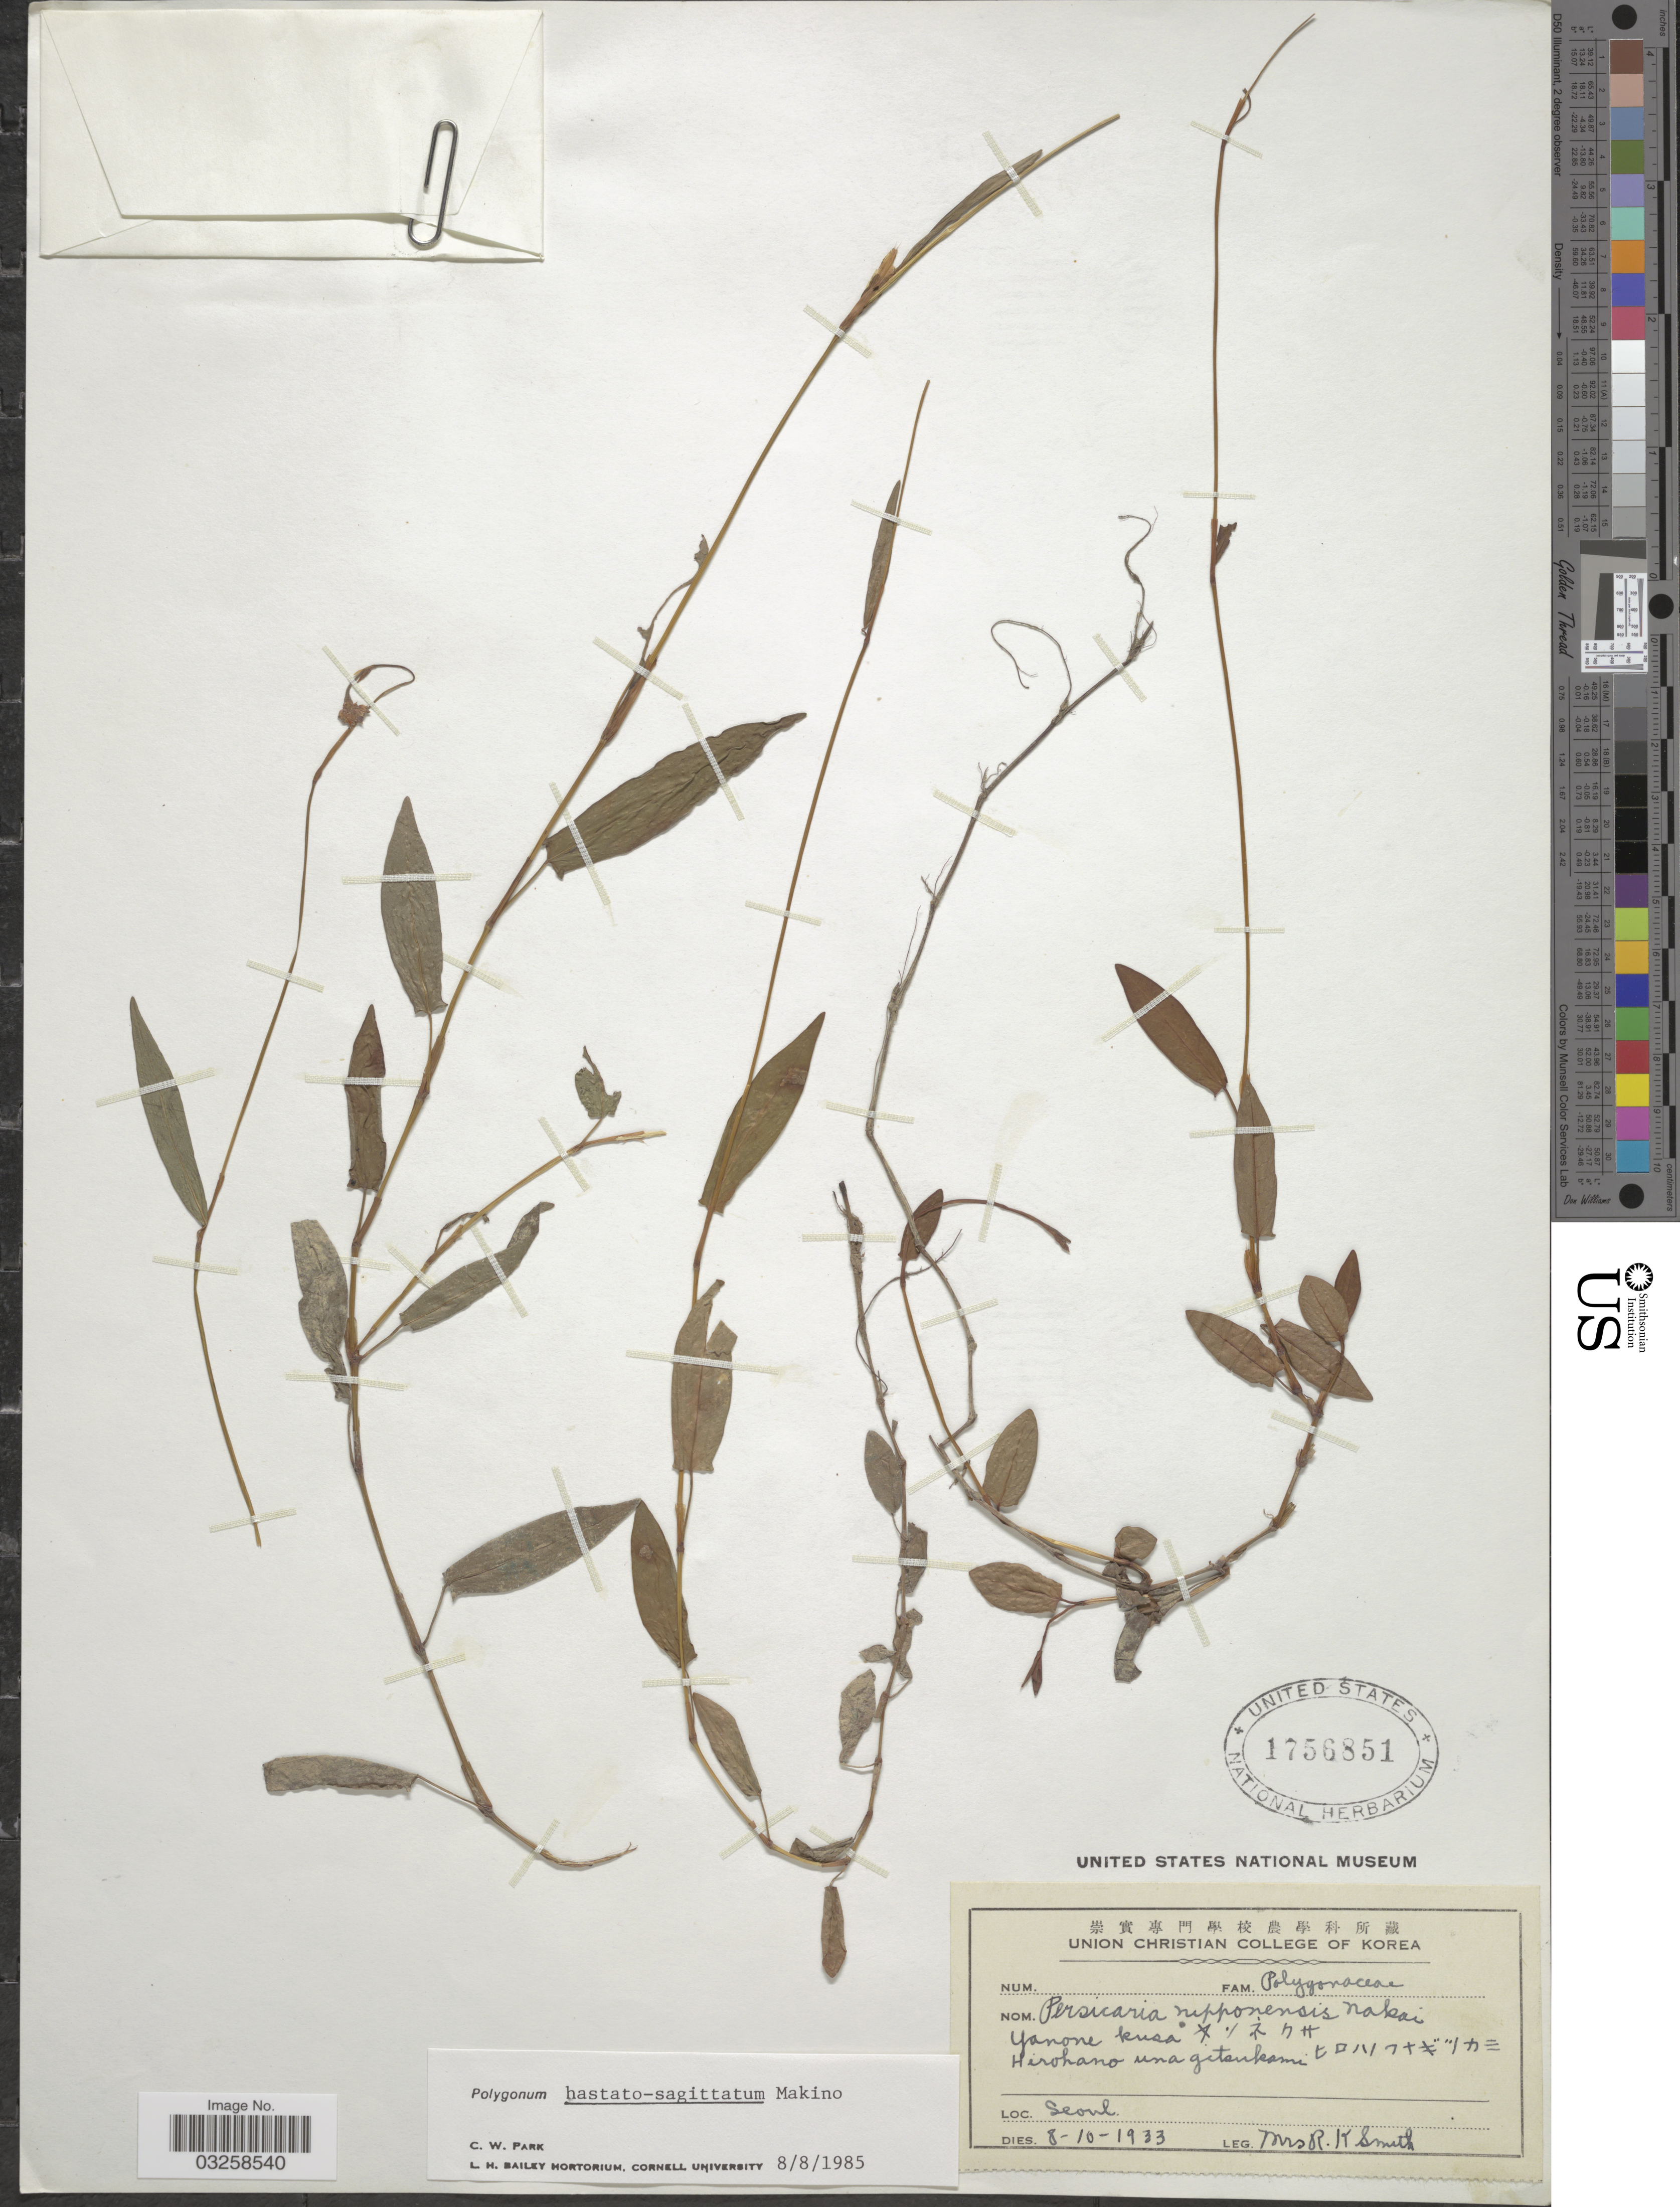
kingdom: Plantae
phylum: Tracheophyta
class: Magnoliopsida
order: Caryophyllales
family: Polygonaceae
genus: Polygonum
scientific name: Polygonum hastatosagittatum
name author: Makino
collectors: R. Smith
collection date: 1933-10-08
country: South Korea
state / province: Seoul Special City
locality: Seoul.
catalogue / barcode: US 1756851